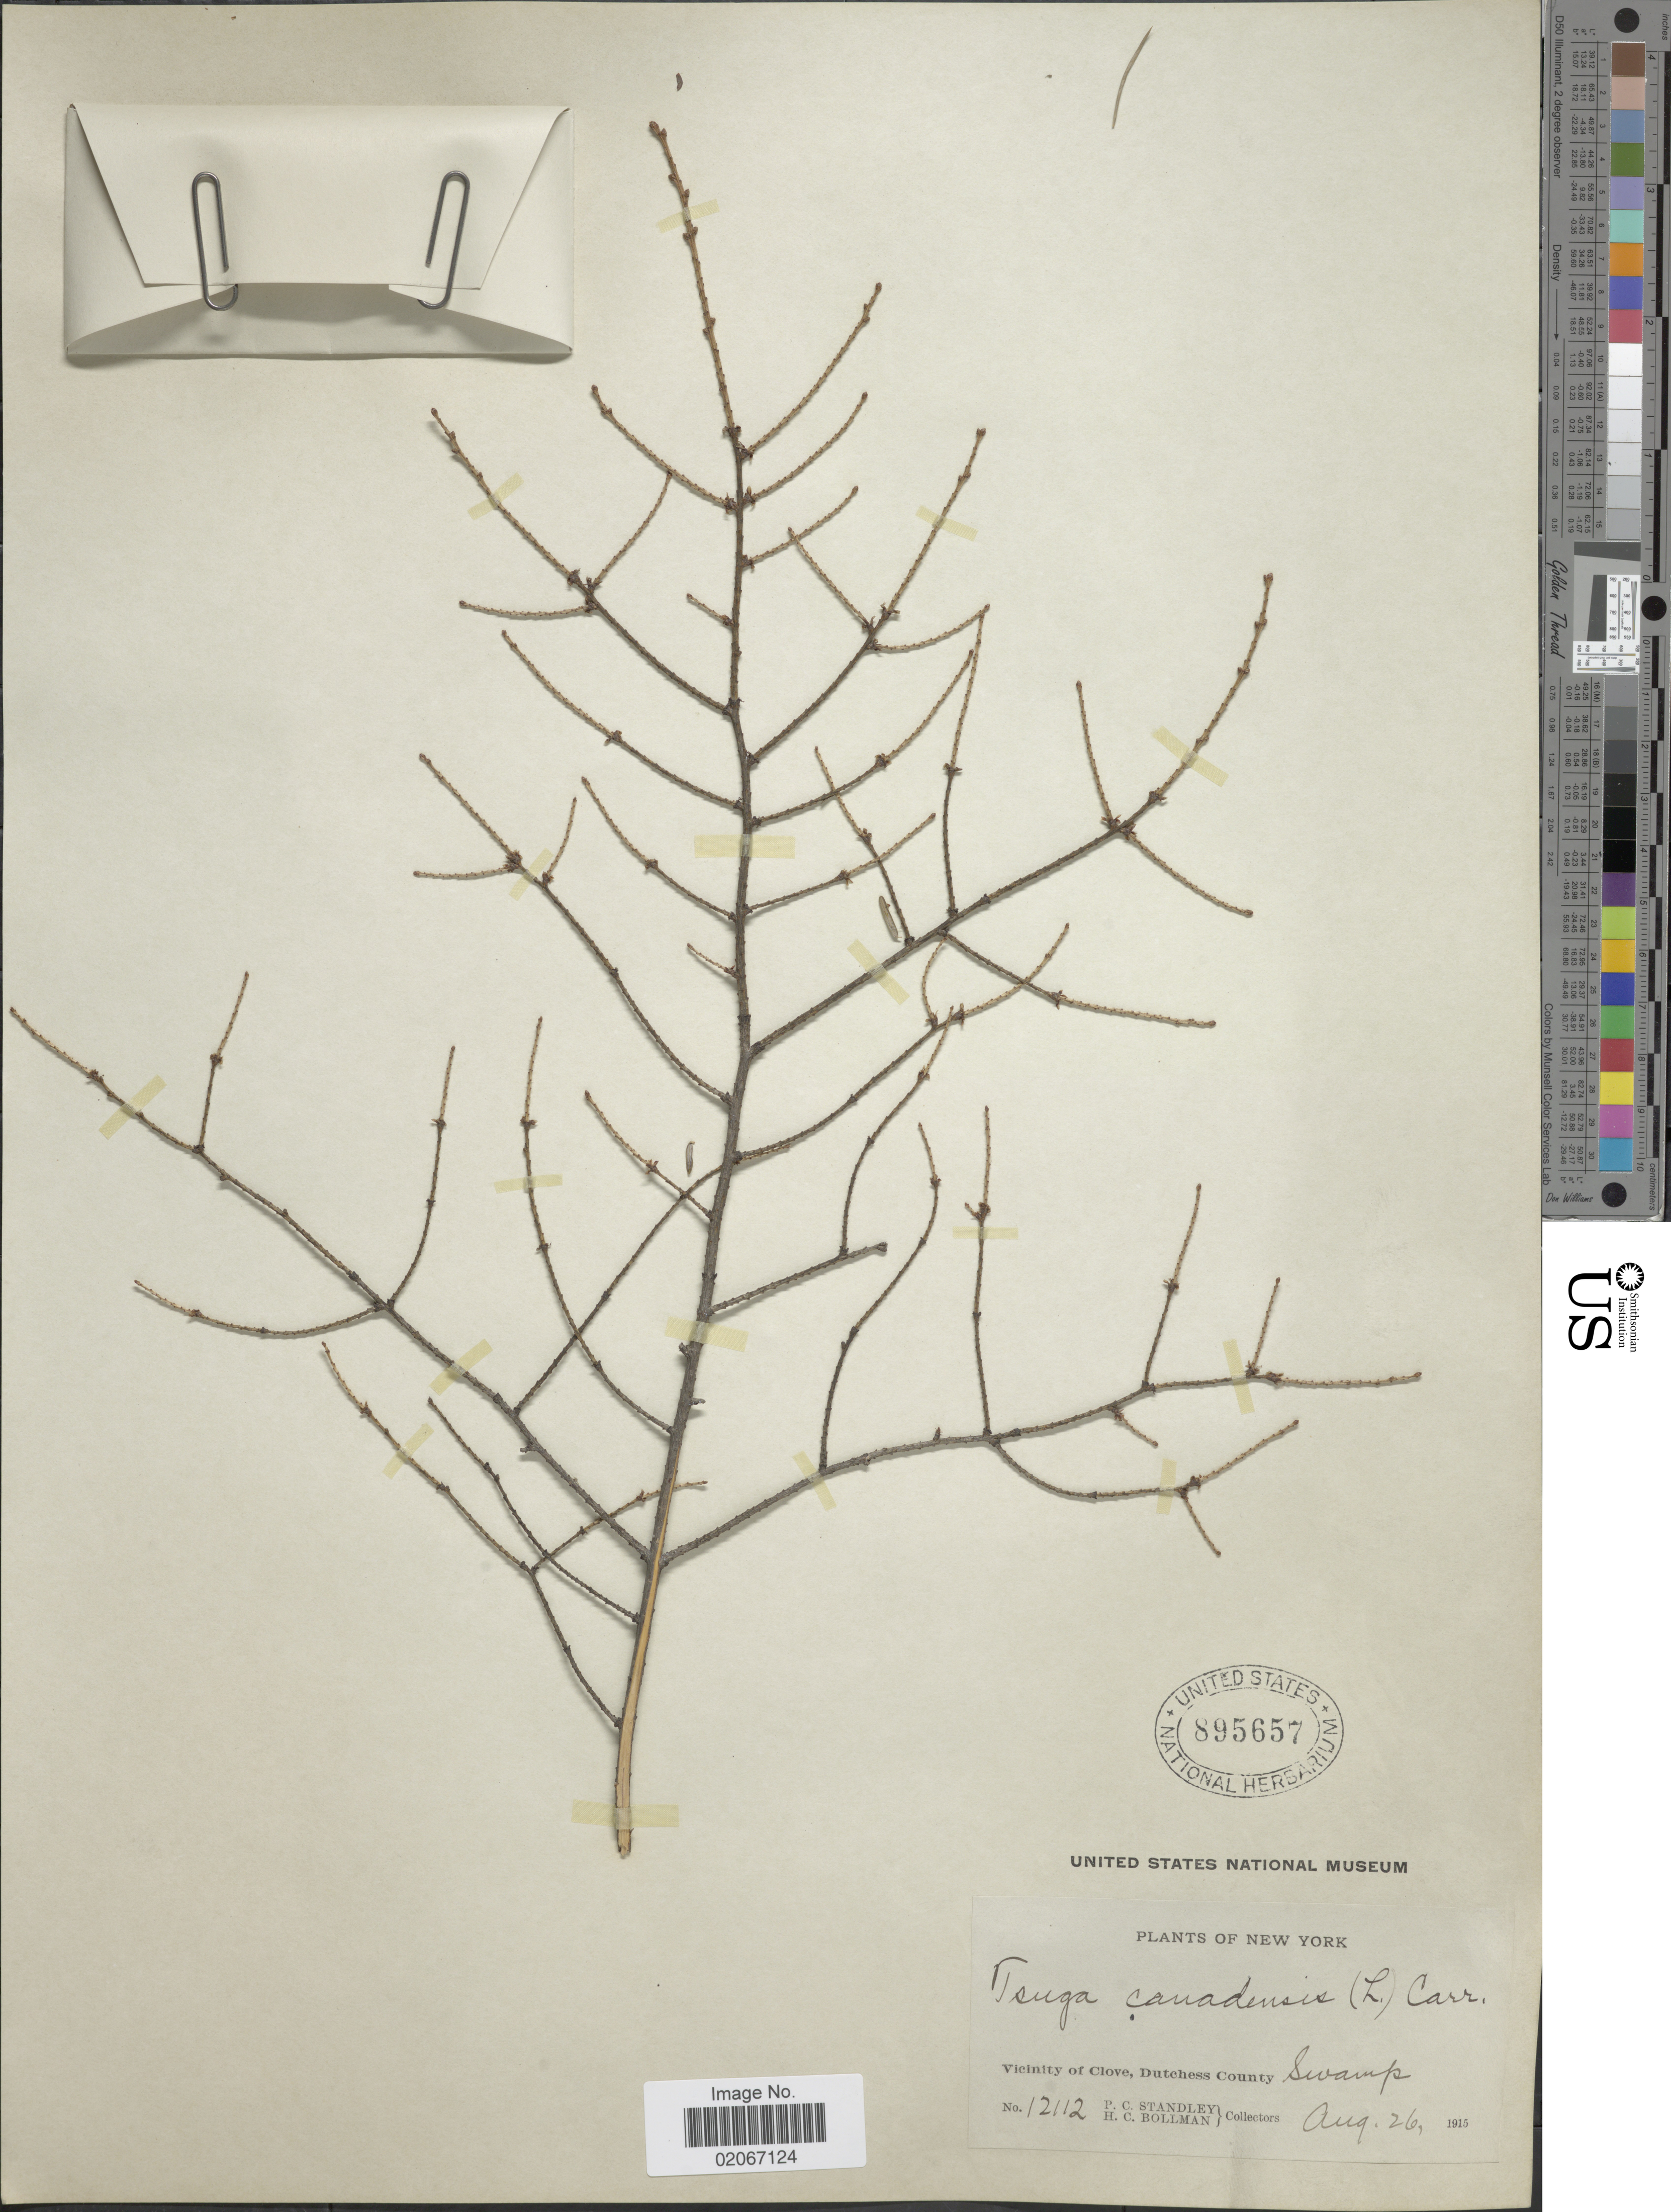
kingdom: Plantae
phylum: Tracheophyta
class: Pinopsida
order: Pinales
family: Pinaceae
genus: Tsuga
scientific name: Tsuga canadensis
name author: (L.) Carrière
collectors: P. C. Standley & H. C. Bollman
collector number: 12112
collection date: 1915-08-26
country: United States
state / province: New York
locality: Vicinity of Clove, Dutchess County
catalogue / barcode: US 895657